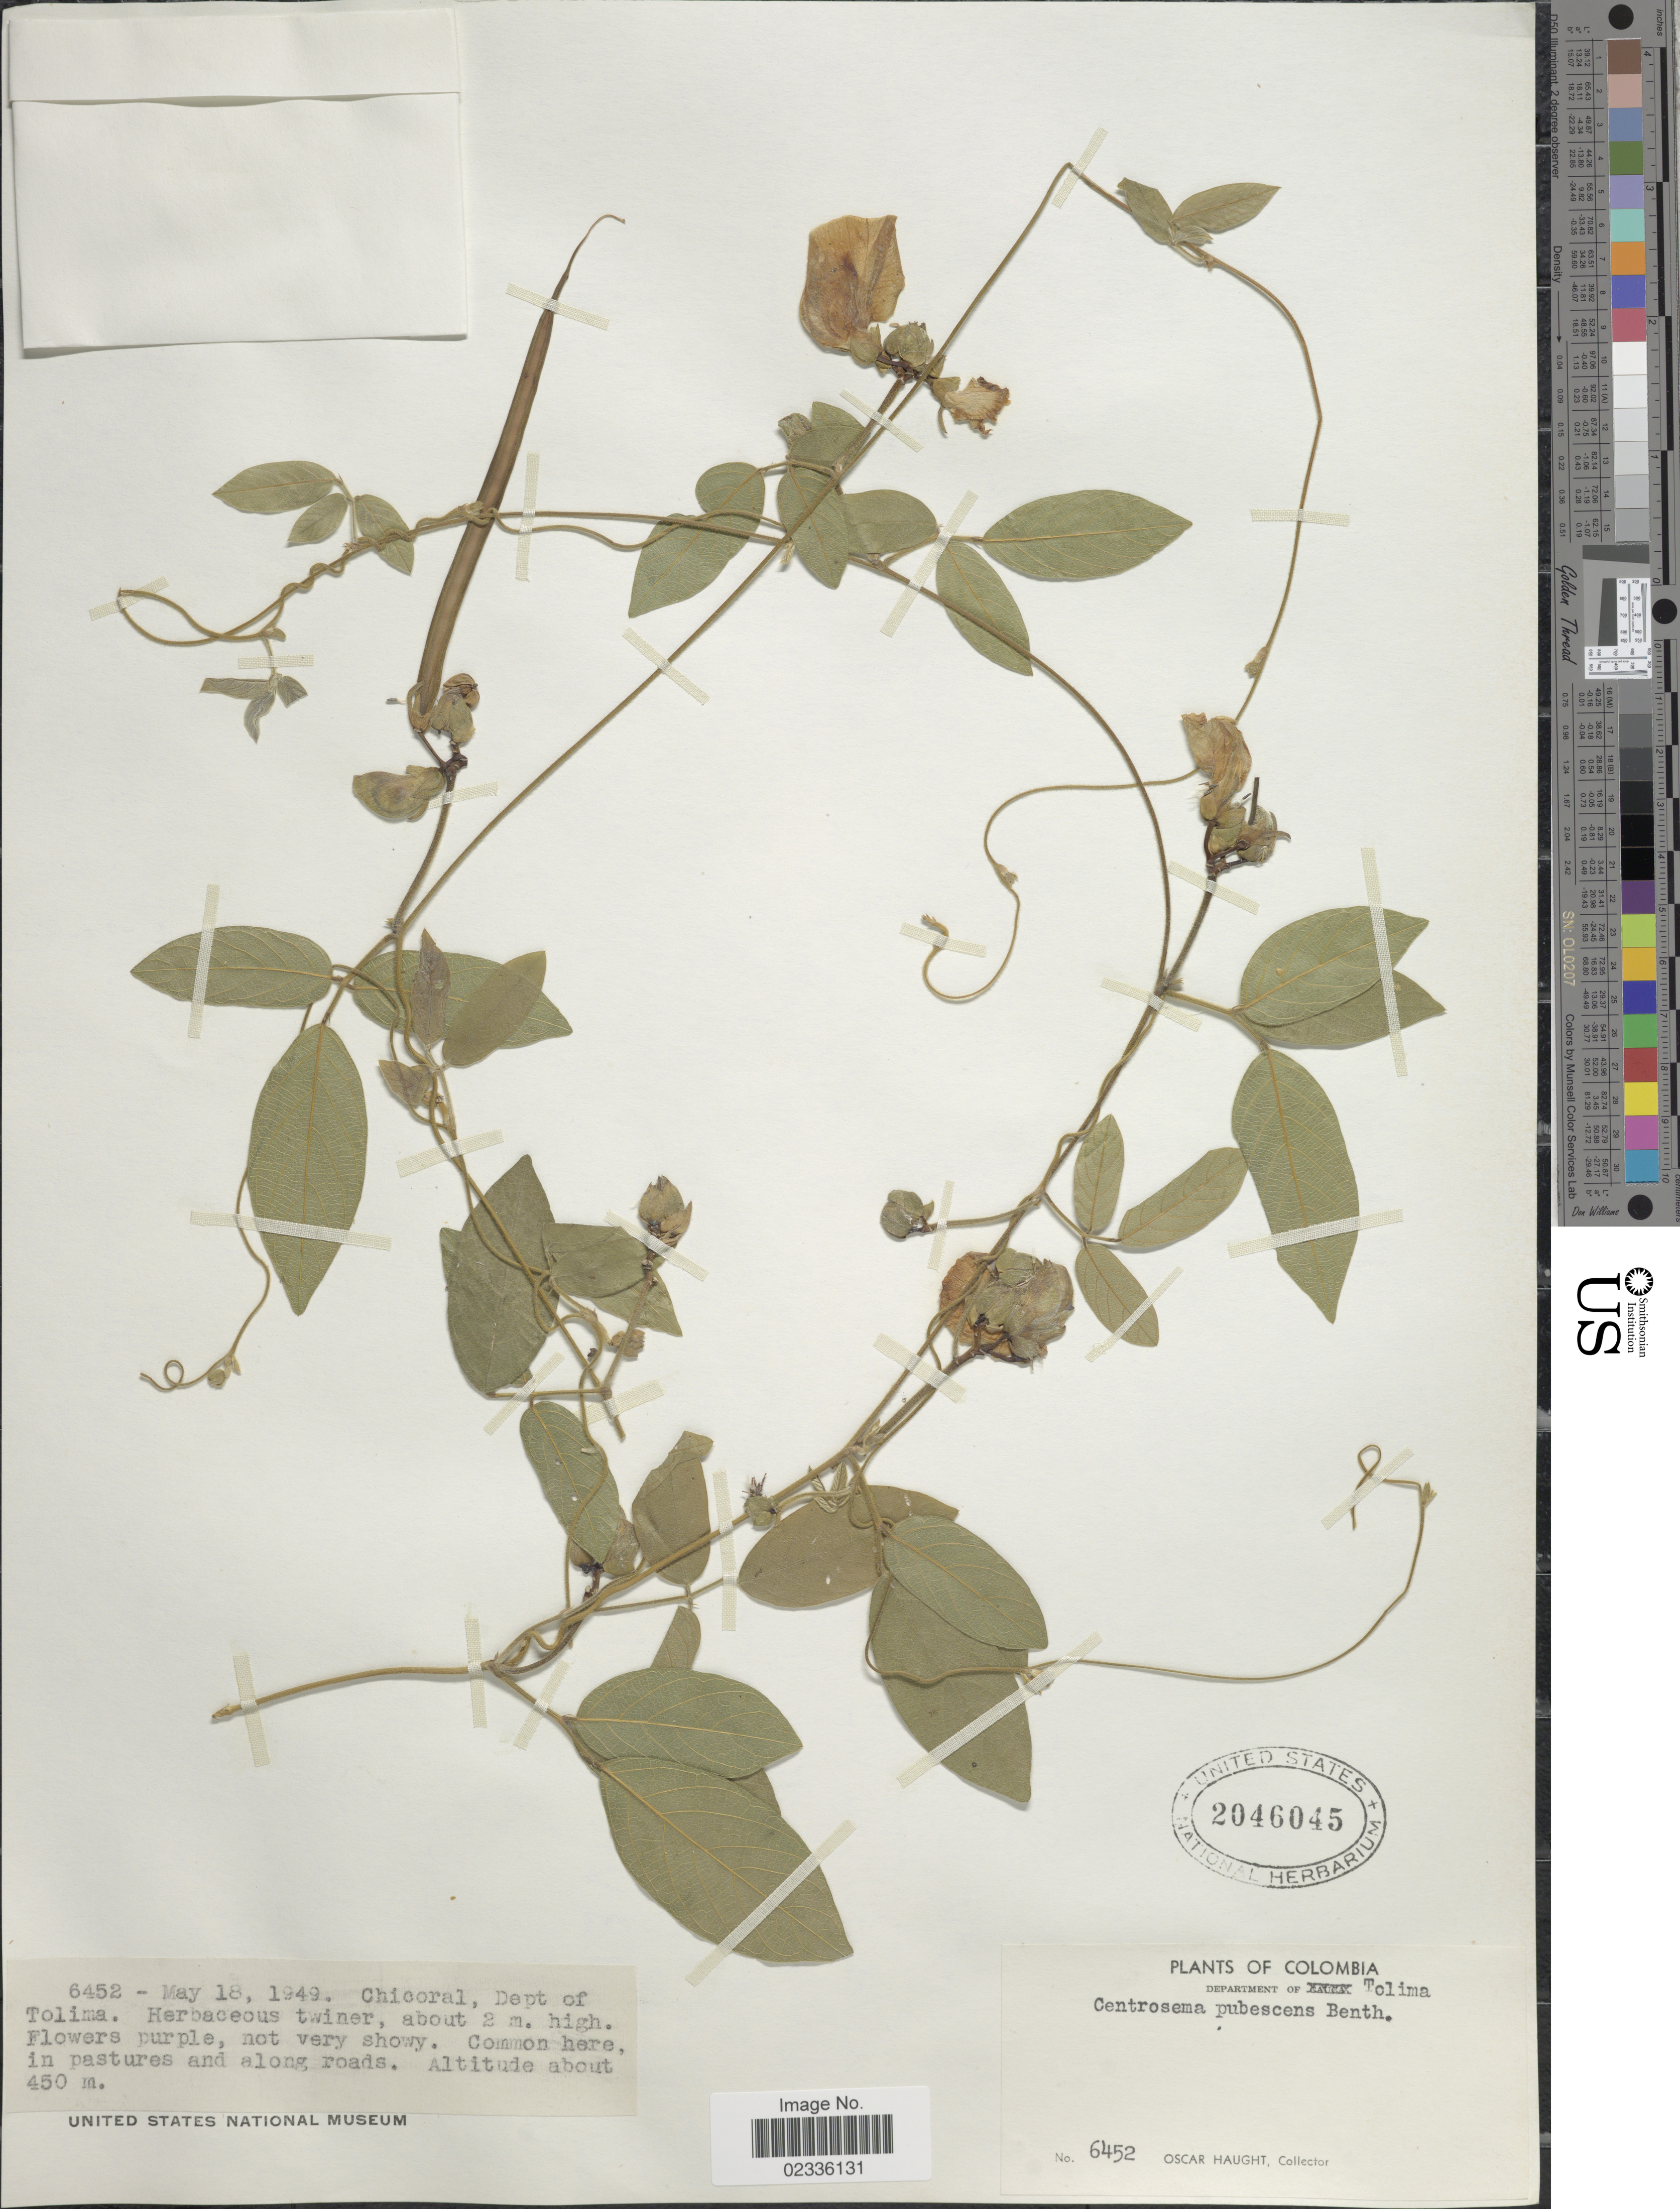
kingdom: Plantae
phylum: Tracheophyta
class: Magnoliopsida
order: Fabales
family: Fabaceae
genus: Centrosema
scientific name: Centrosema pubescens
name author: Benth.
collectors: O. Haught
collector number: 6452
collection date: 1949-05-18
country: Colombia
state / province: Tolima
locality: Chicoral, Dept of Tolima. Common here in pastures and along roads.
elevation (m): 450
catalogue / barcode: US 2046045